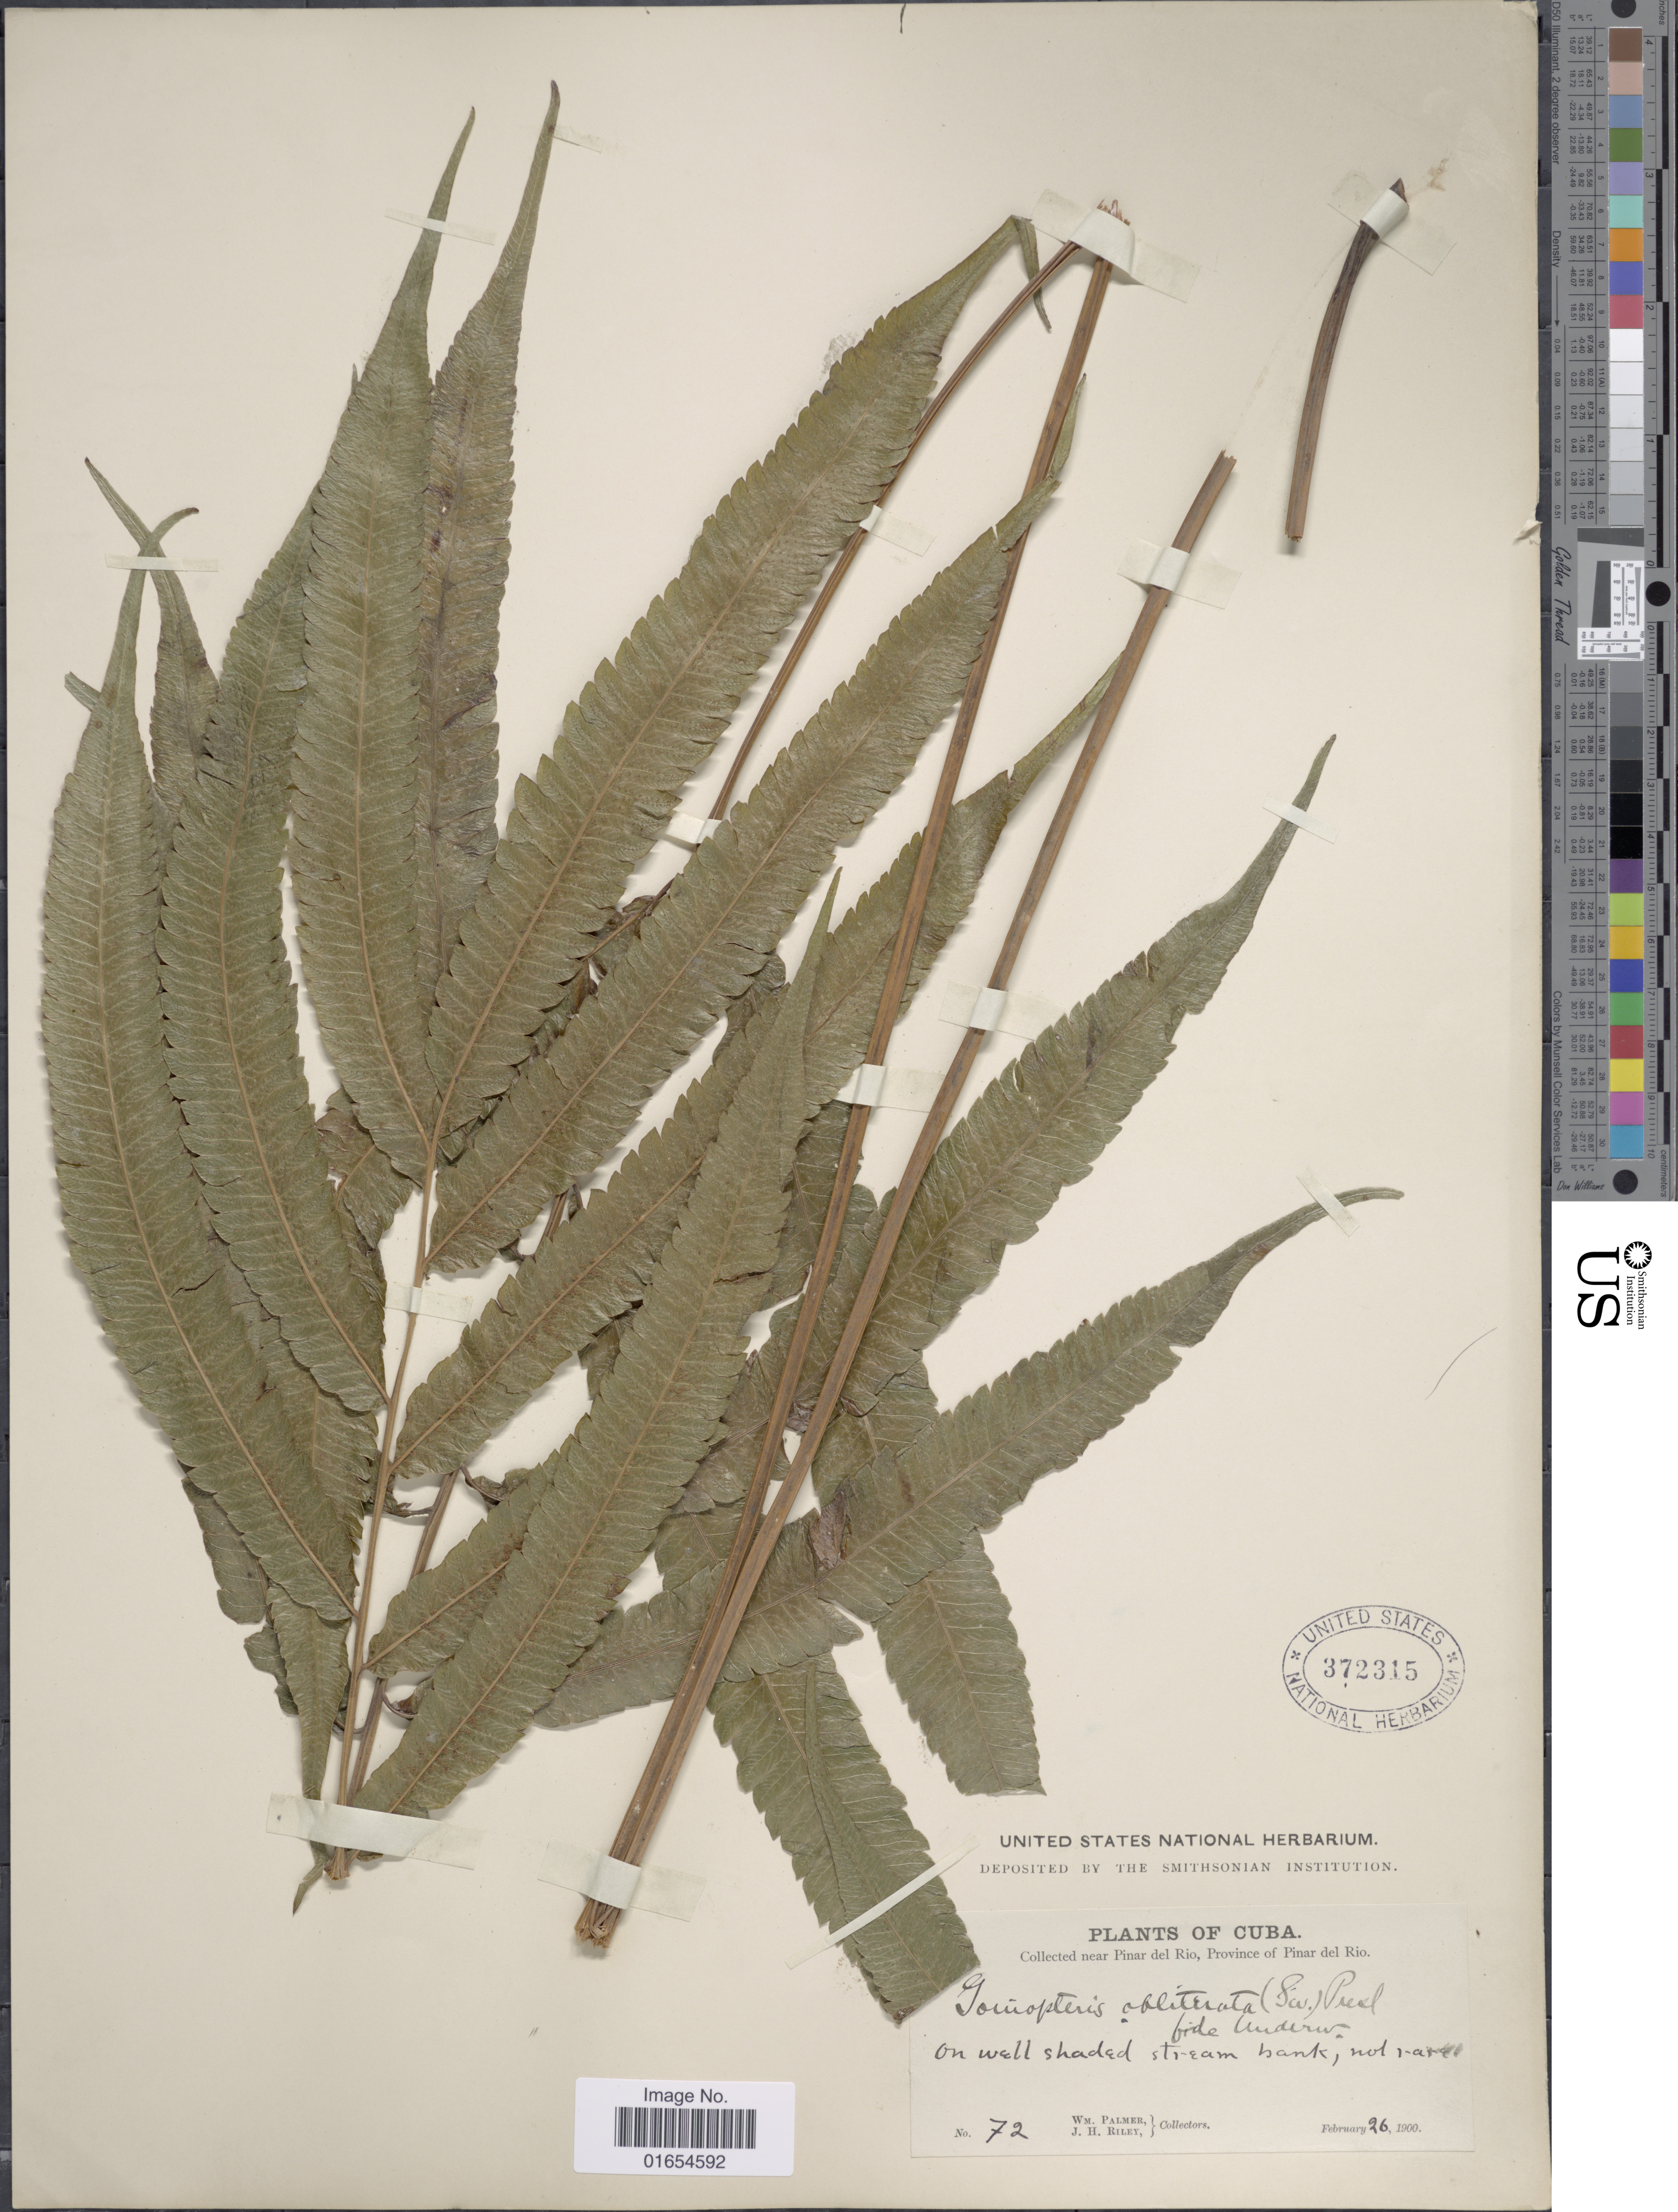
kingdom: Plantae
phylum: Tracheophyta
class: Polypodiopsida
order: Polypodiales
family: Thelypteridaceae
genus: Goniopteris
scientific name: Goniopteris obliterata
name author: (Sw.) C. Presl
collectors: W. Palmer & J. H. Riley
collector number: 72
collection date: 1900-02-26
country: Cuba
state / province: Pinar del Río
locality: Near Pinar del Rio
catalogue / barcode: US 372315